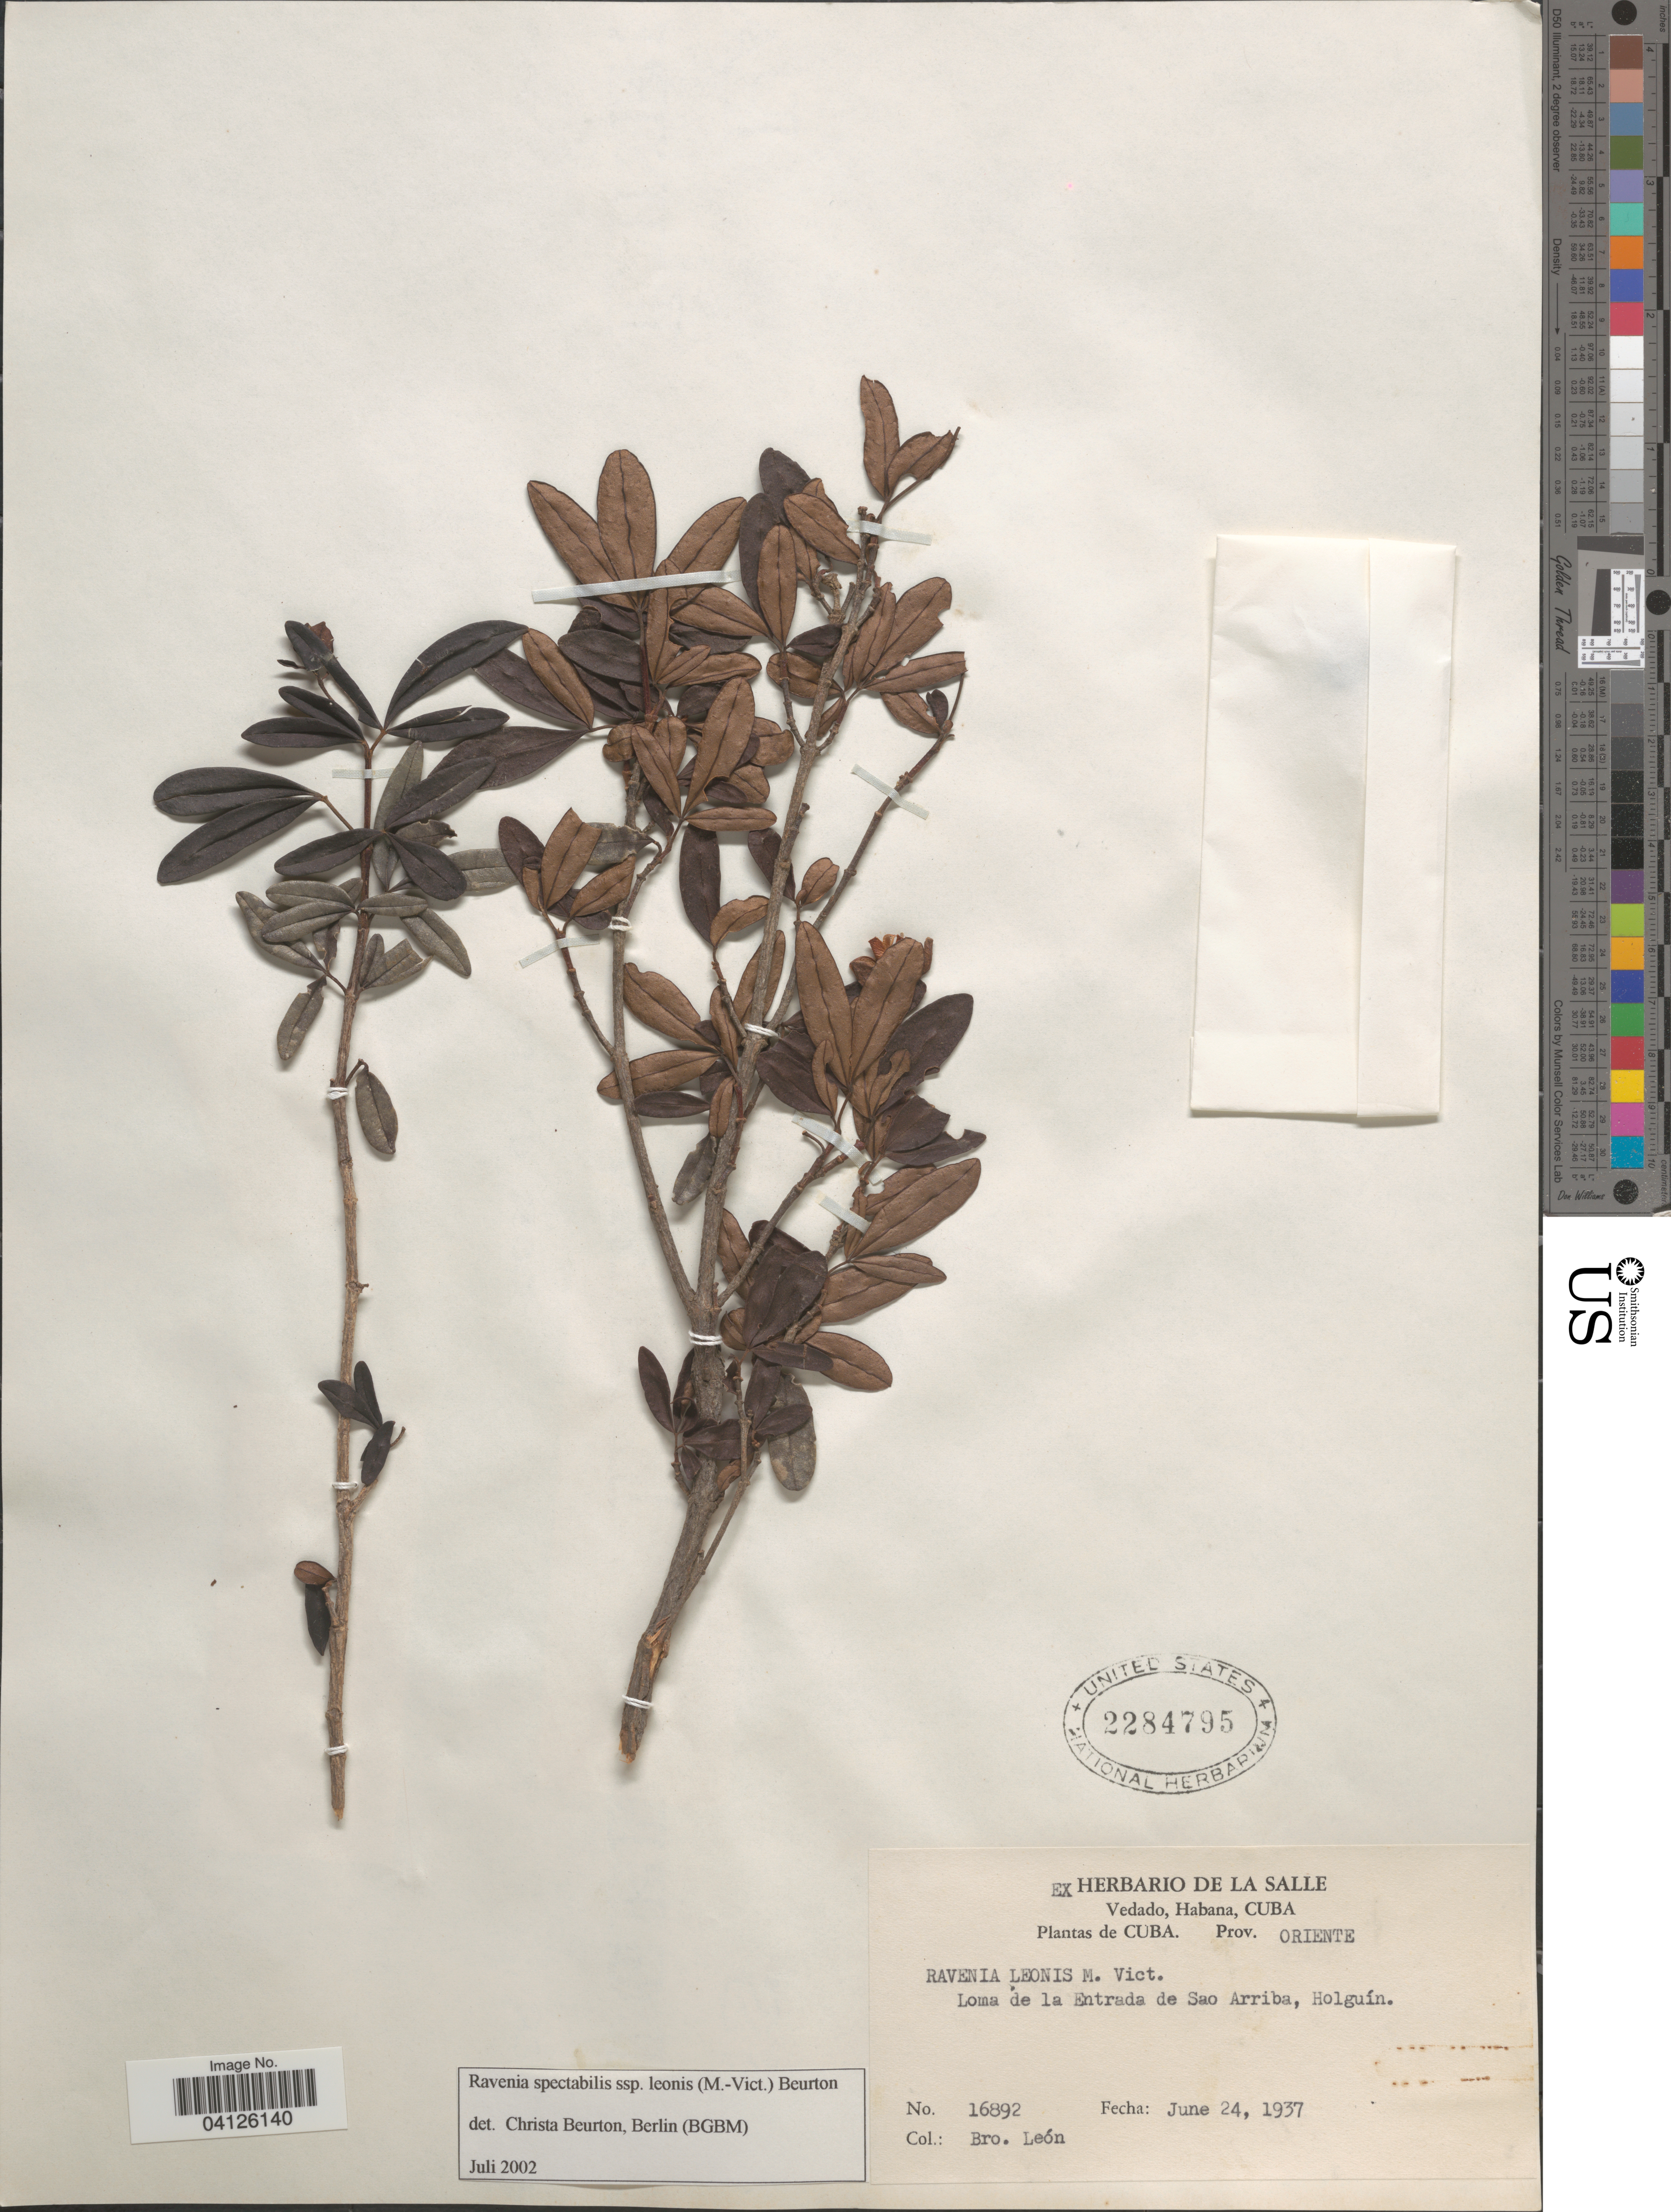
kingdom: Plantae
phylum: Tracheophyta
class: Magnoliopsida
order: Sapindales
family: Rutaceae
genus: Ravenia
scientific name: Ravenia spectabilis subsp. leonis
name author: (Vict.) Beurton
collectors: Bro. León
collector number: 16892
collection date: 1937-06-24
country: Cuba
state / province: Oriente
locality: Loma de la Entrada de Sao Arriba, Holguín.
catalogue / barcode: US 2284795